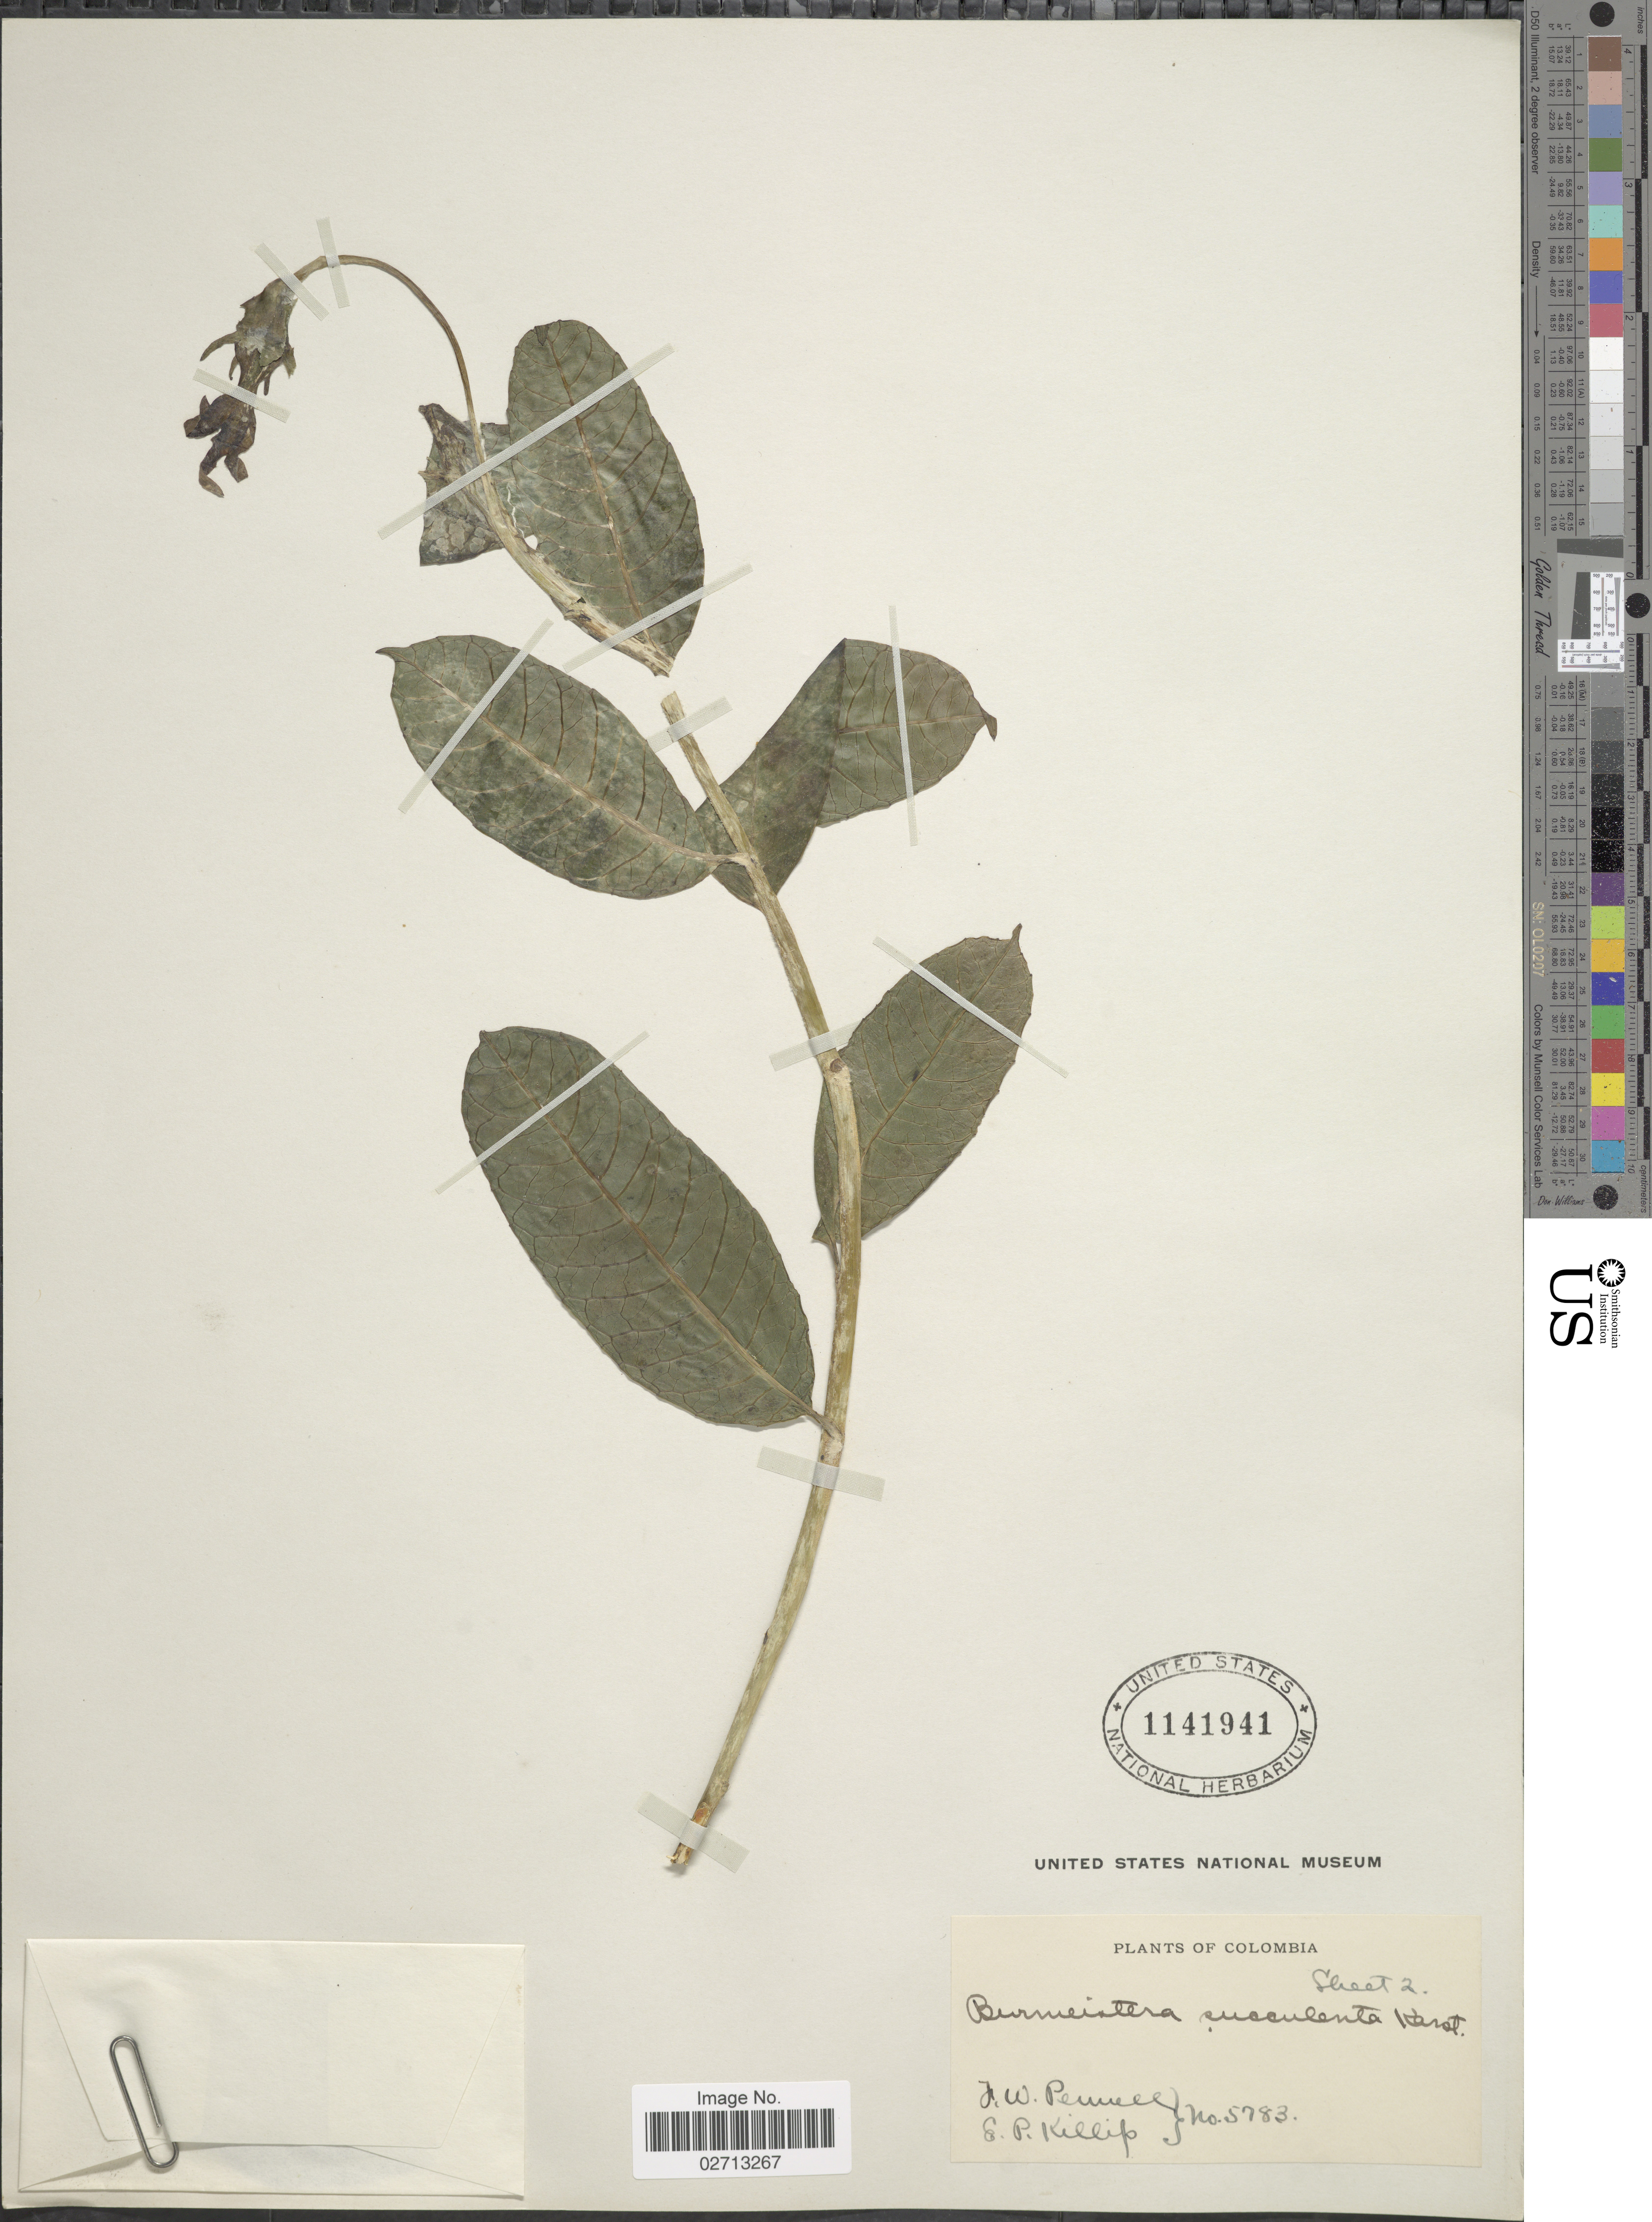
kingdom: Plantae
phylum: Tracheophyta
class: Magnoliopsida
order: Asterales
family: Campanulaceae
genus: Burmeistera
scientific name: Burmeistera succulenta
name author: H. Karst. & Triana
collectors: F. W. Pennell & E. P. Killip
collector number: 5783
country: Colombia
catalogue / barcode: US 1141941